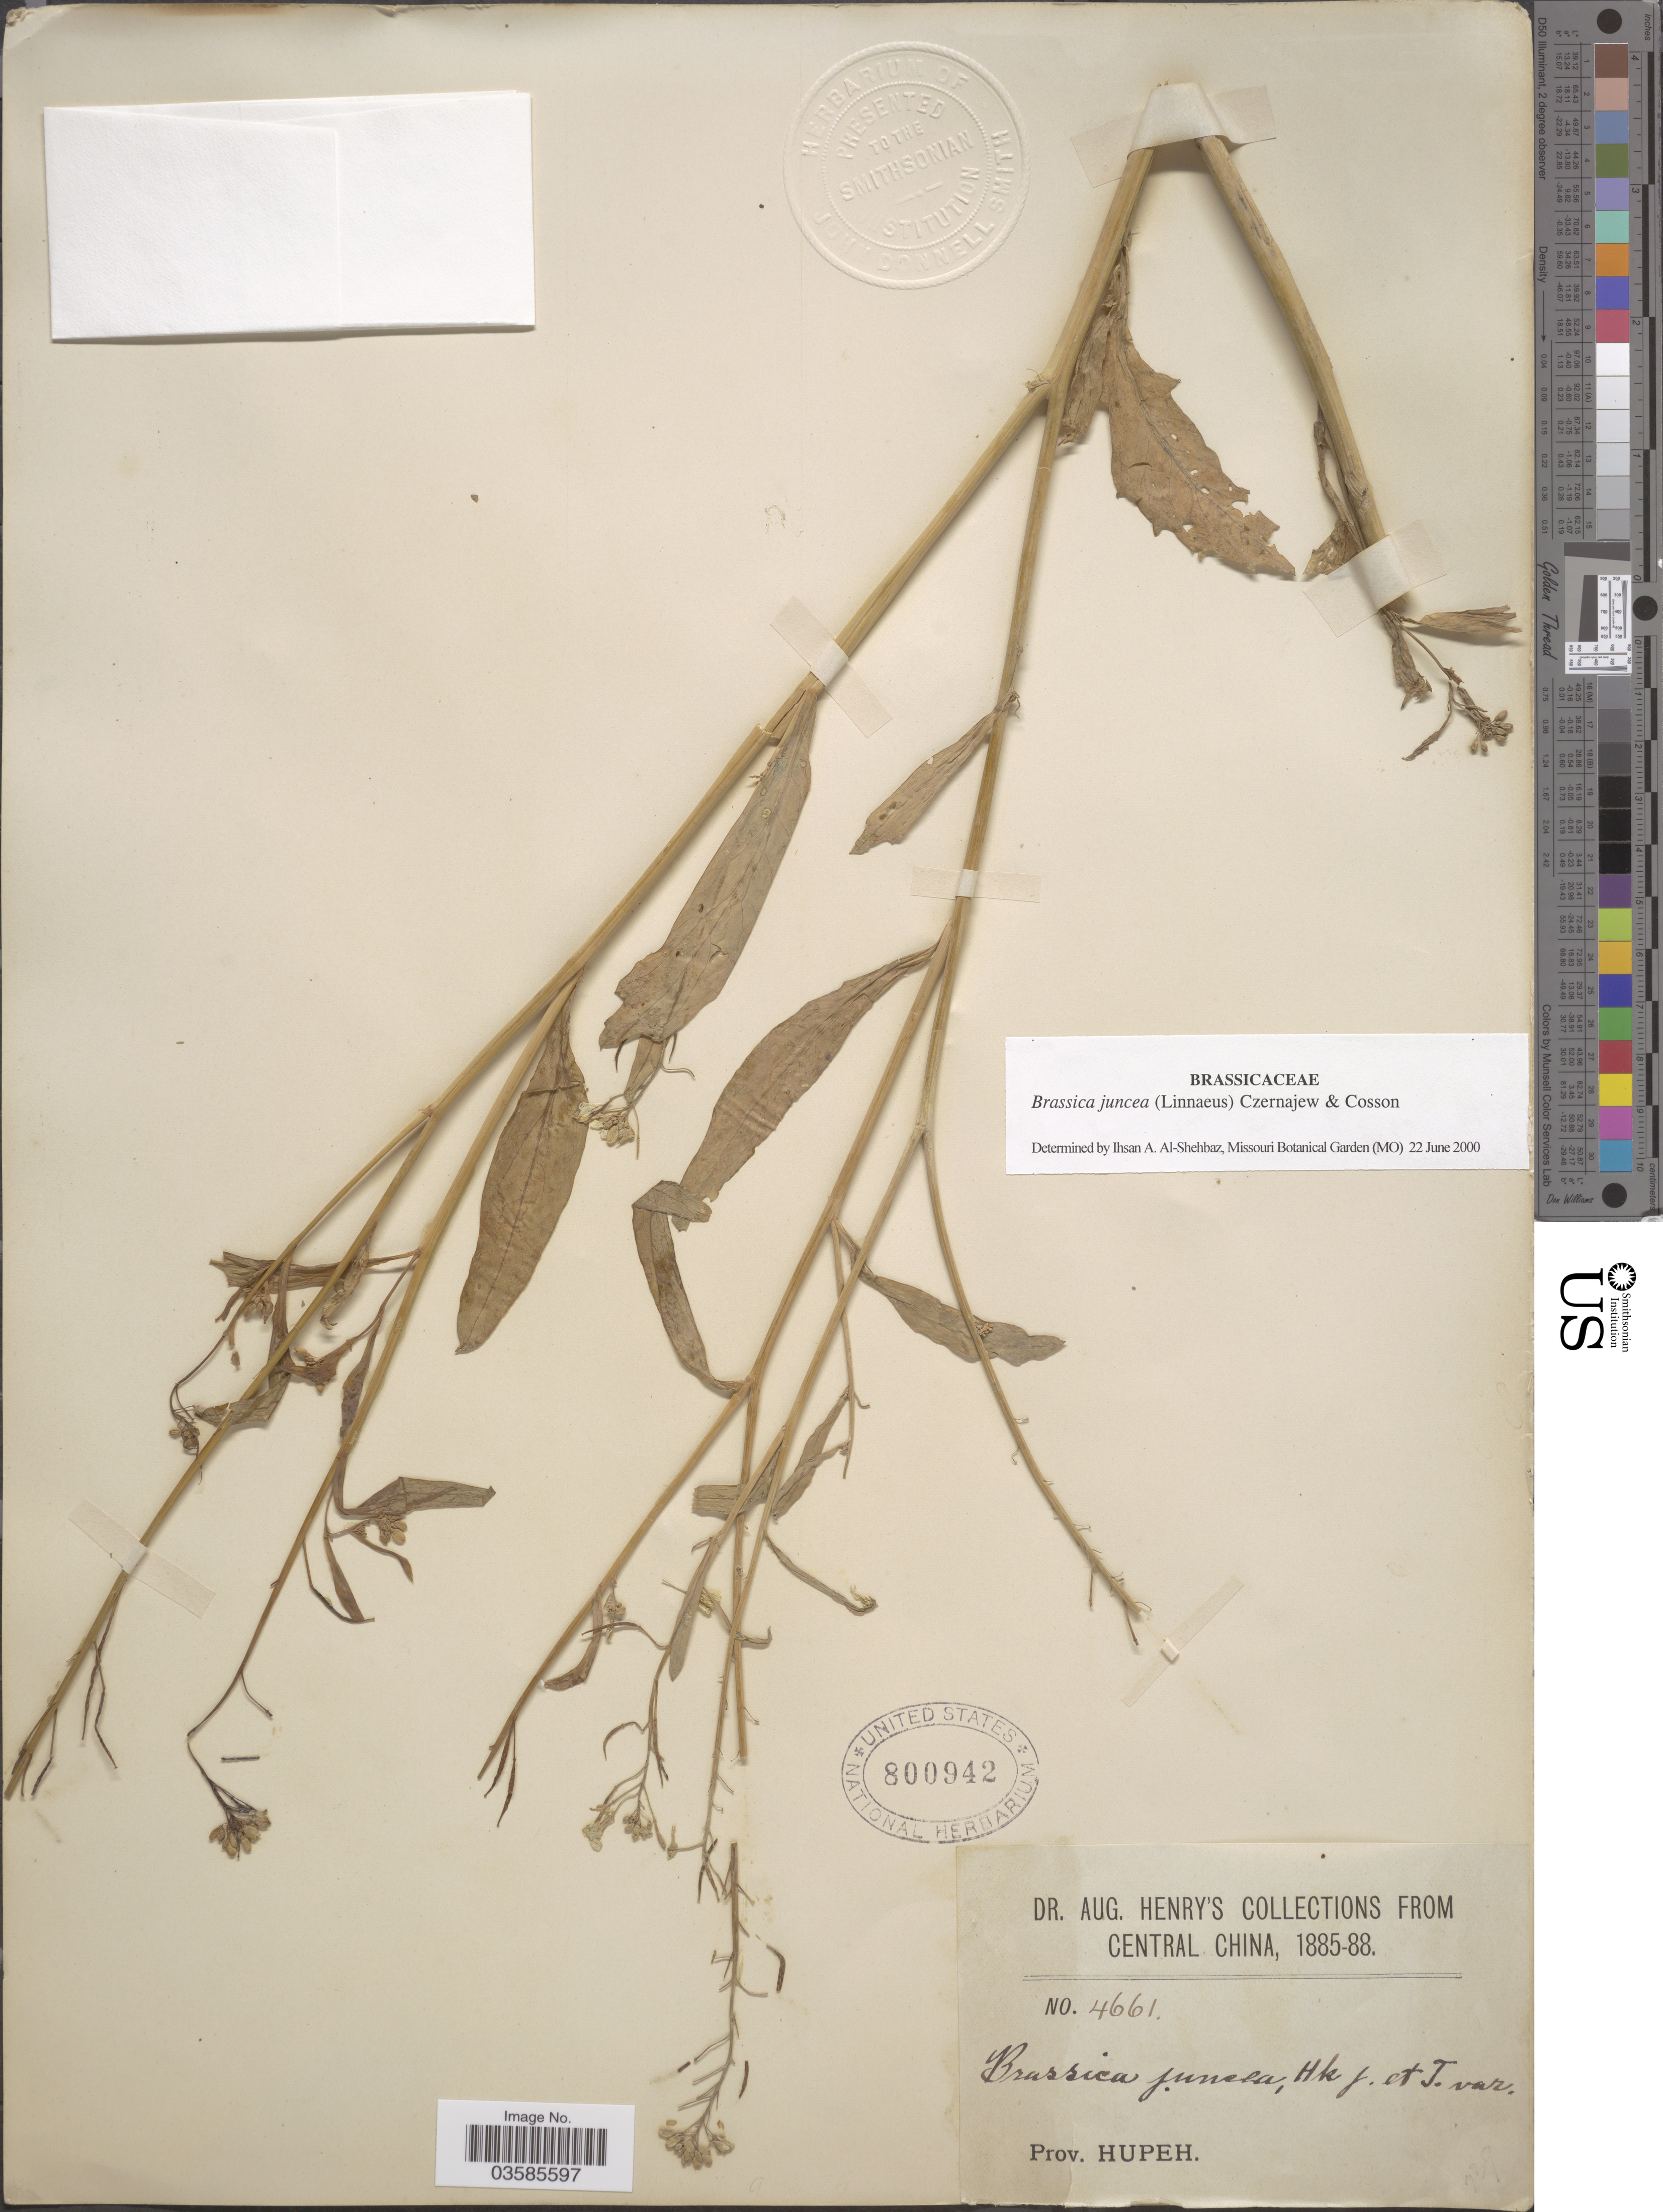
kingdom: Plantae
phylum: Tracheophyta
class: Magnoliopsida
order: Brassicales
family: Brassicaceae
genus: Brassica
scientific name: Brassica juncea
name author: (L.) Czern.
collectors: A. Henry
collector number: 4661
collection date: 1885/1888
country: China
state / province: Hubei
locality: Central China; Prov. Hupeh.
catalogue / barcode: US 800942